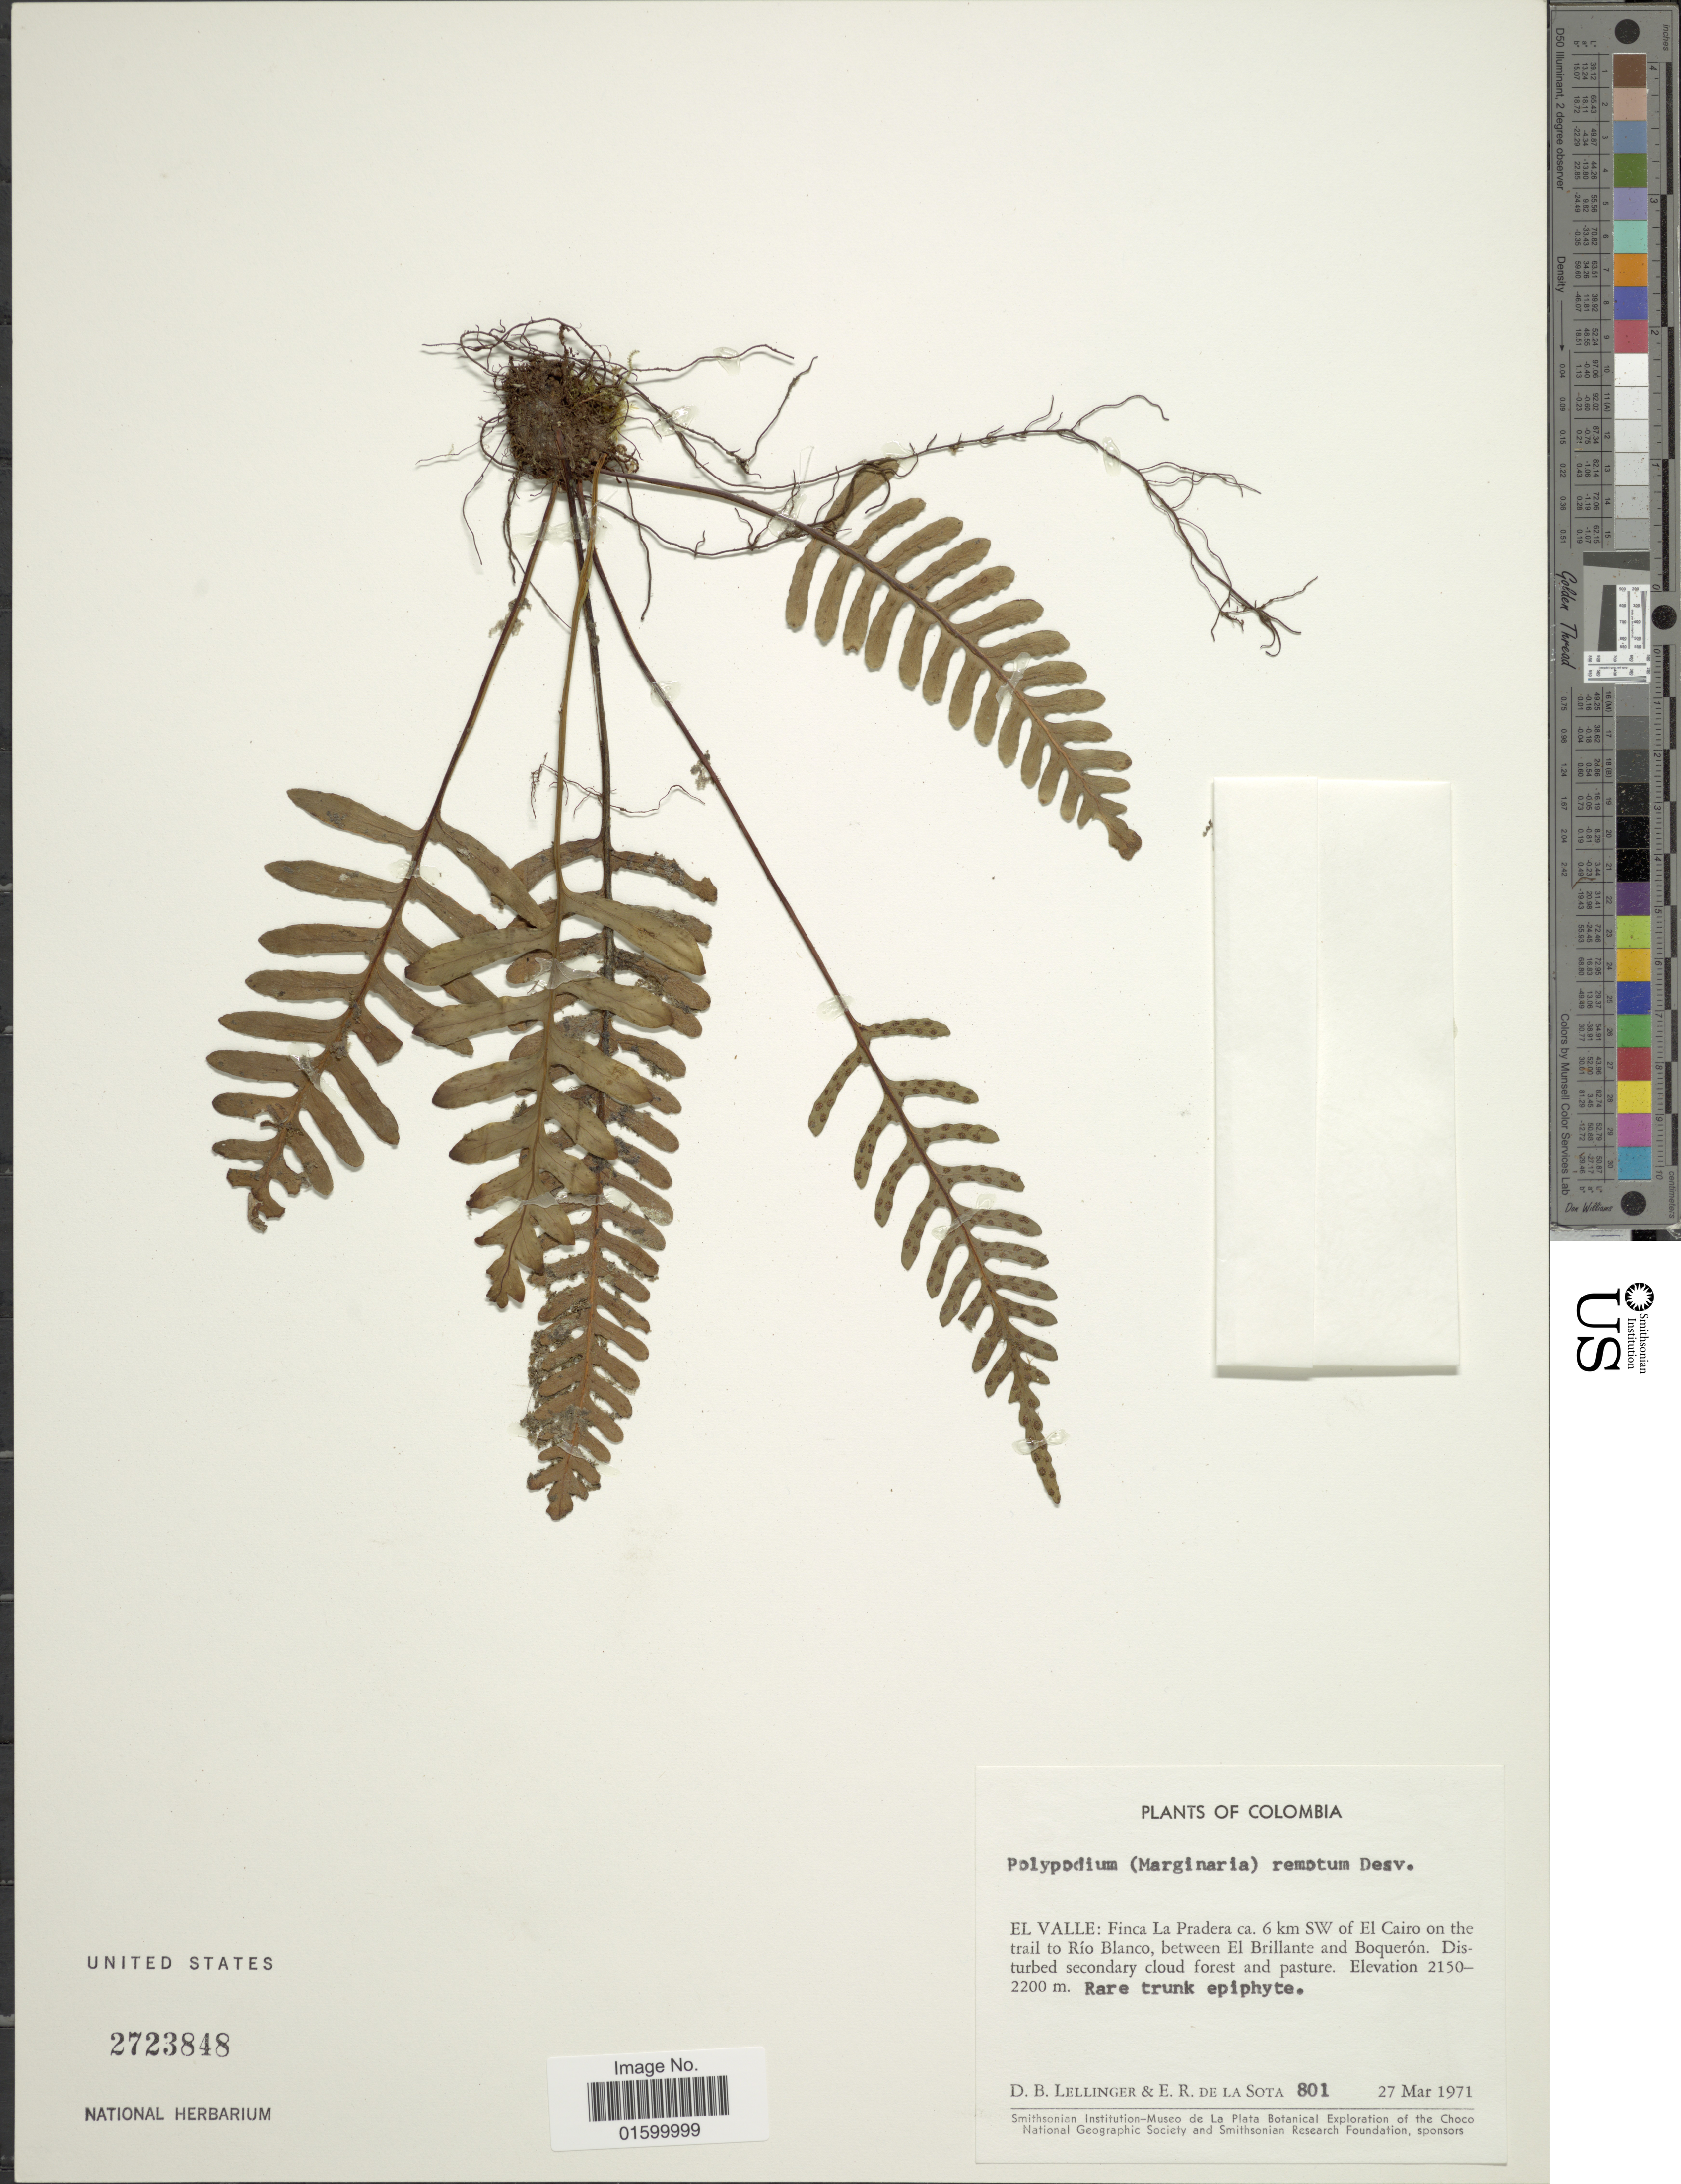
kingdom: Plantae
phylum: Tracheophyta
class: Polypodiopsida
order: Polypodiales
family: Polypodiaceae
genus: Pleopeltis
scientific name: Pleopeltis remota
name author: (Desv.) A.R. Sm.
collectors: D. B. Lellinger & E. R. de la Sota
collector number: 801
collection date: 1971-03-27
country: Colombia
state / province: Valle del Cauca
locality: El Valle: Finca La Pradera ca 6 km SW of El Cairo on the trail to Rio Blanco, between Brillante and Boqueron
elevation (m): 2150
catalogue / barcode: US 2723848